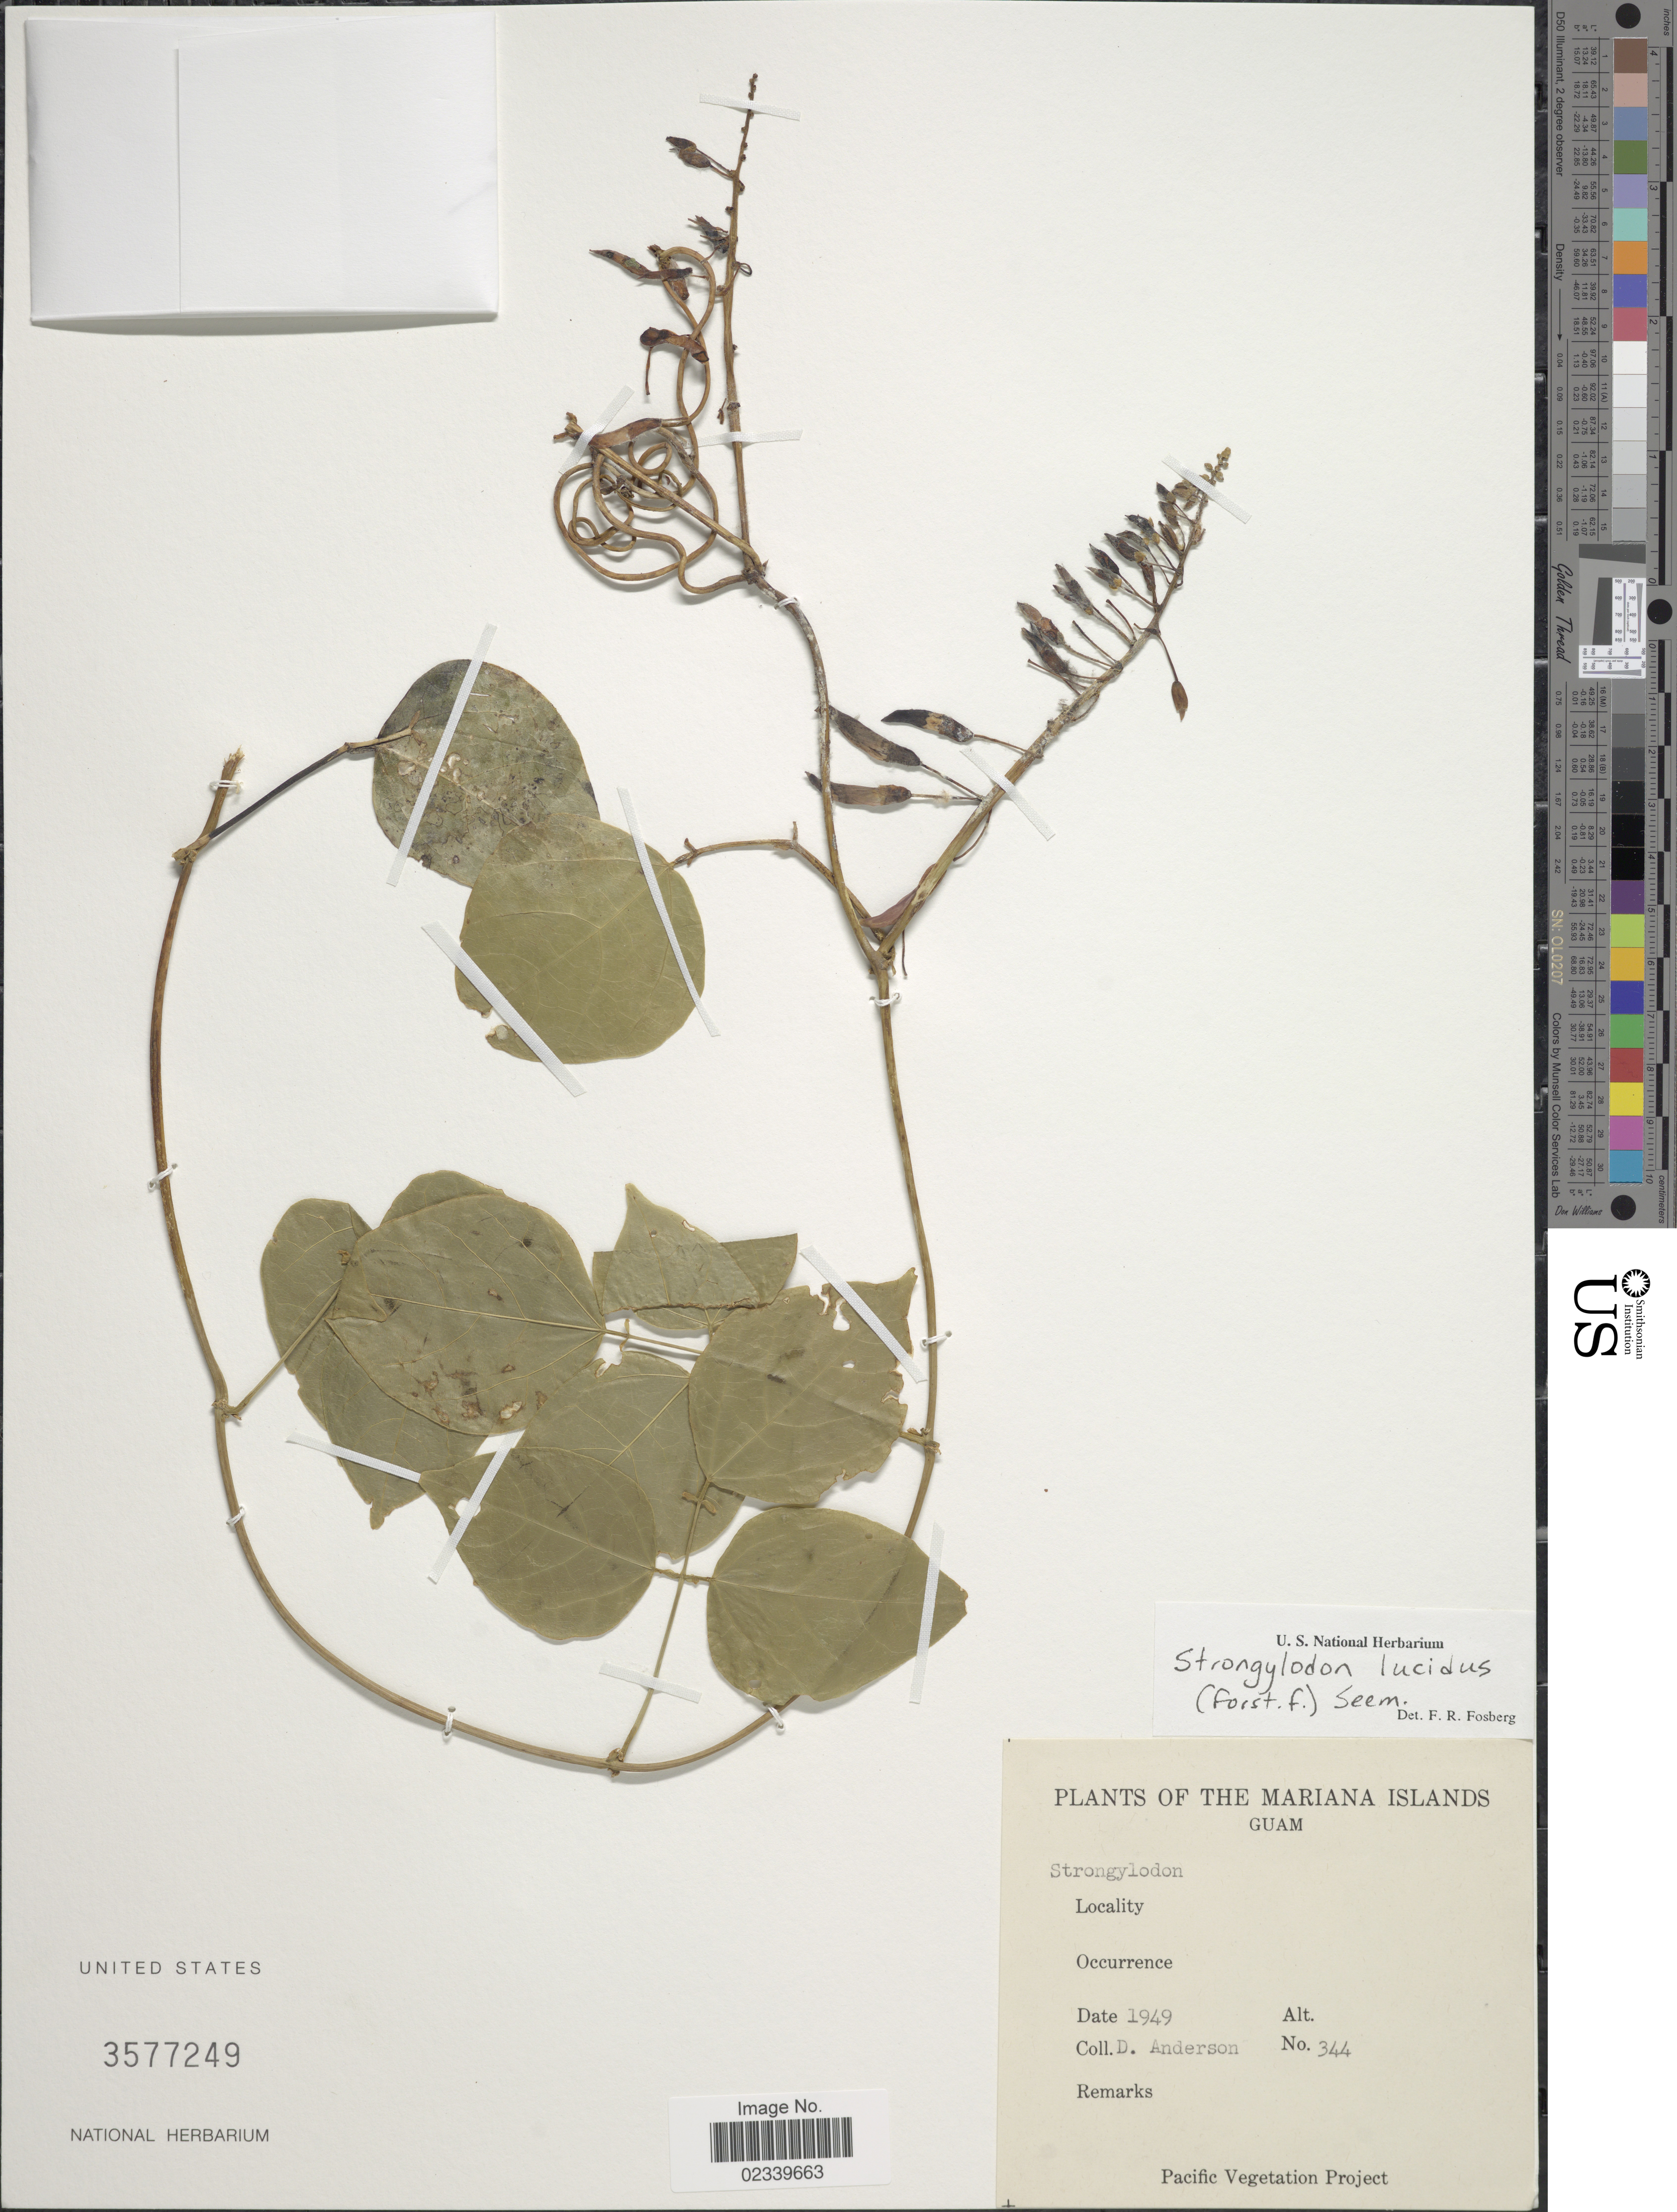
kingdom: Plantae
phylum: Tracheophyta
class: Magnoliopsida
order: Fabales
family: Fabaceae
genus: Strongylodon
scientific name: Strongylodon lucidus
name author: (G. Forst.) Seem.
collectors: D. Anderson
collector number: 344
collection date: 1949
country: Guam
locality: The Marianas Islands, Guam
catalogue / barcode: US 3577249